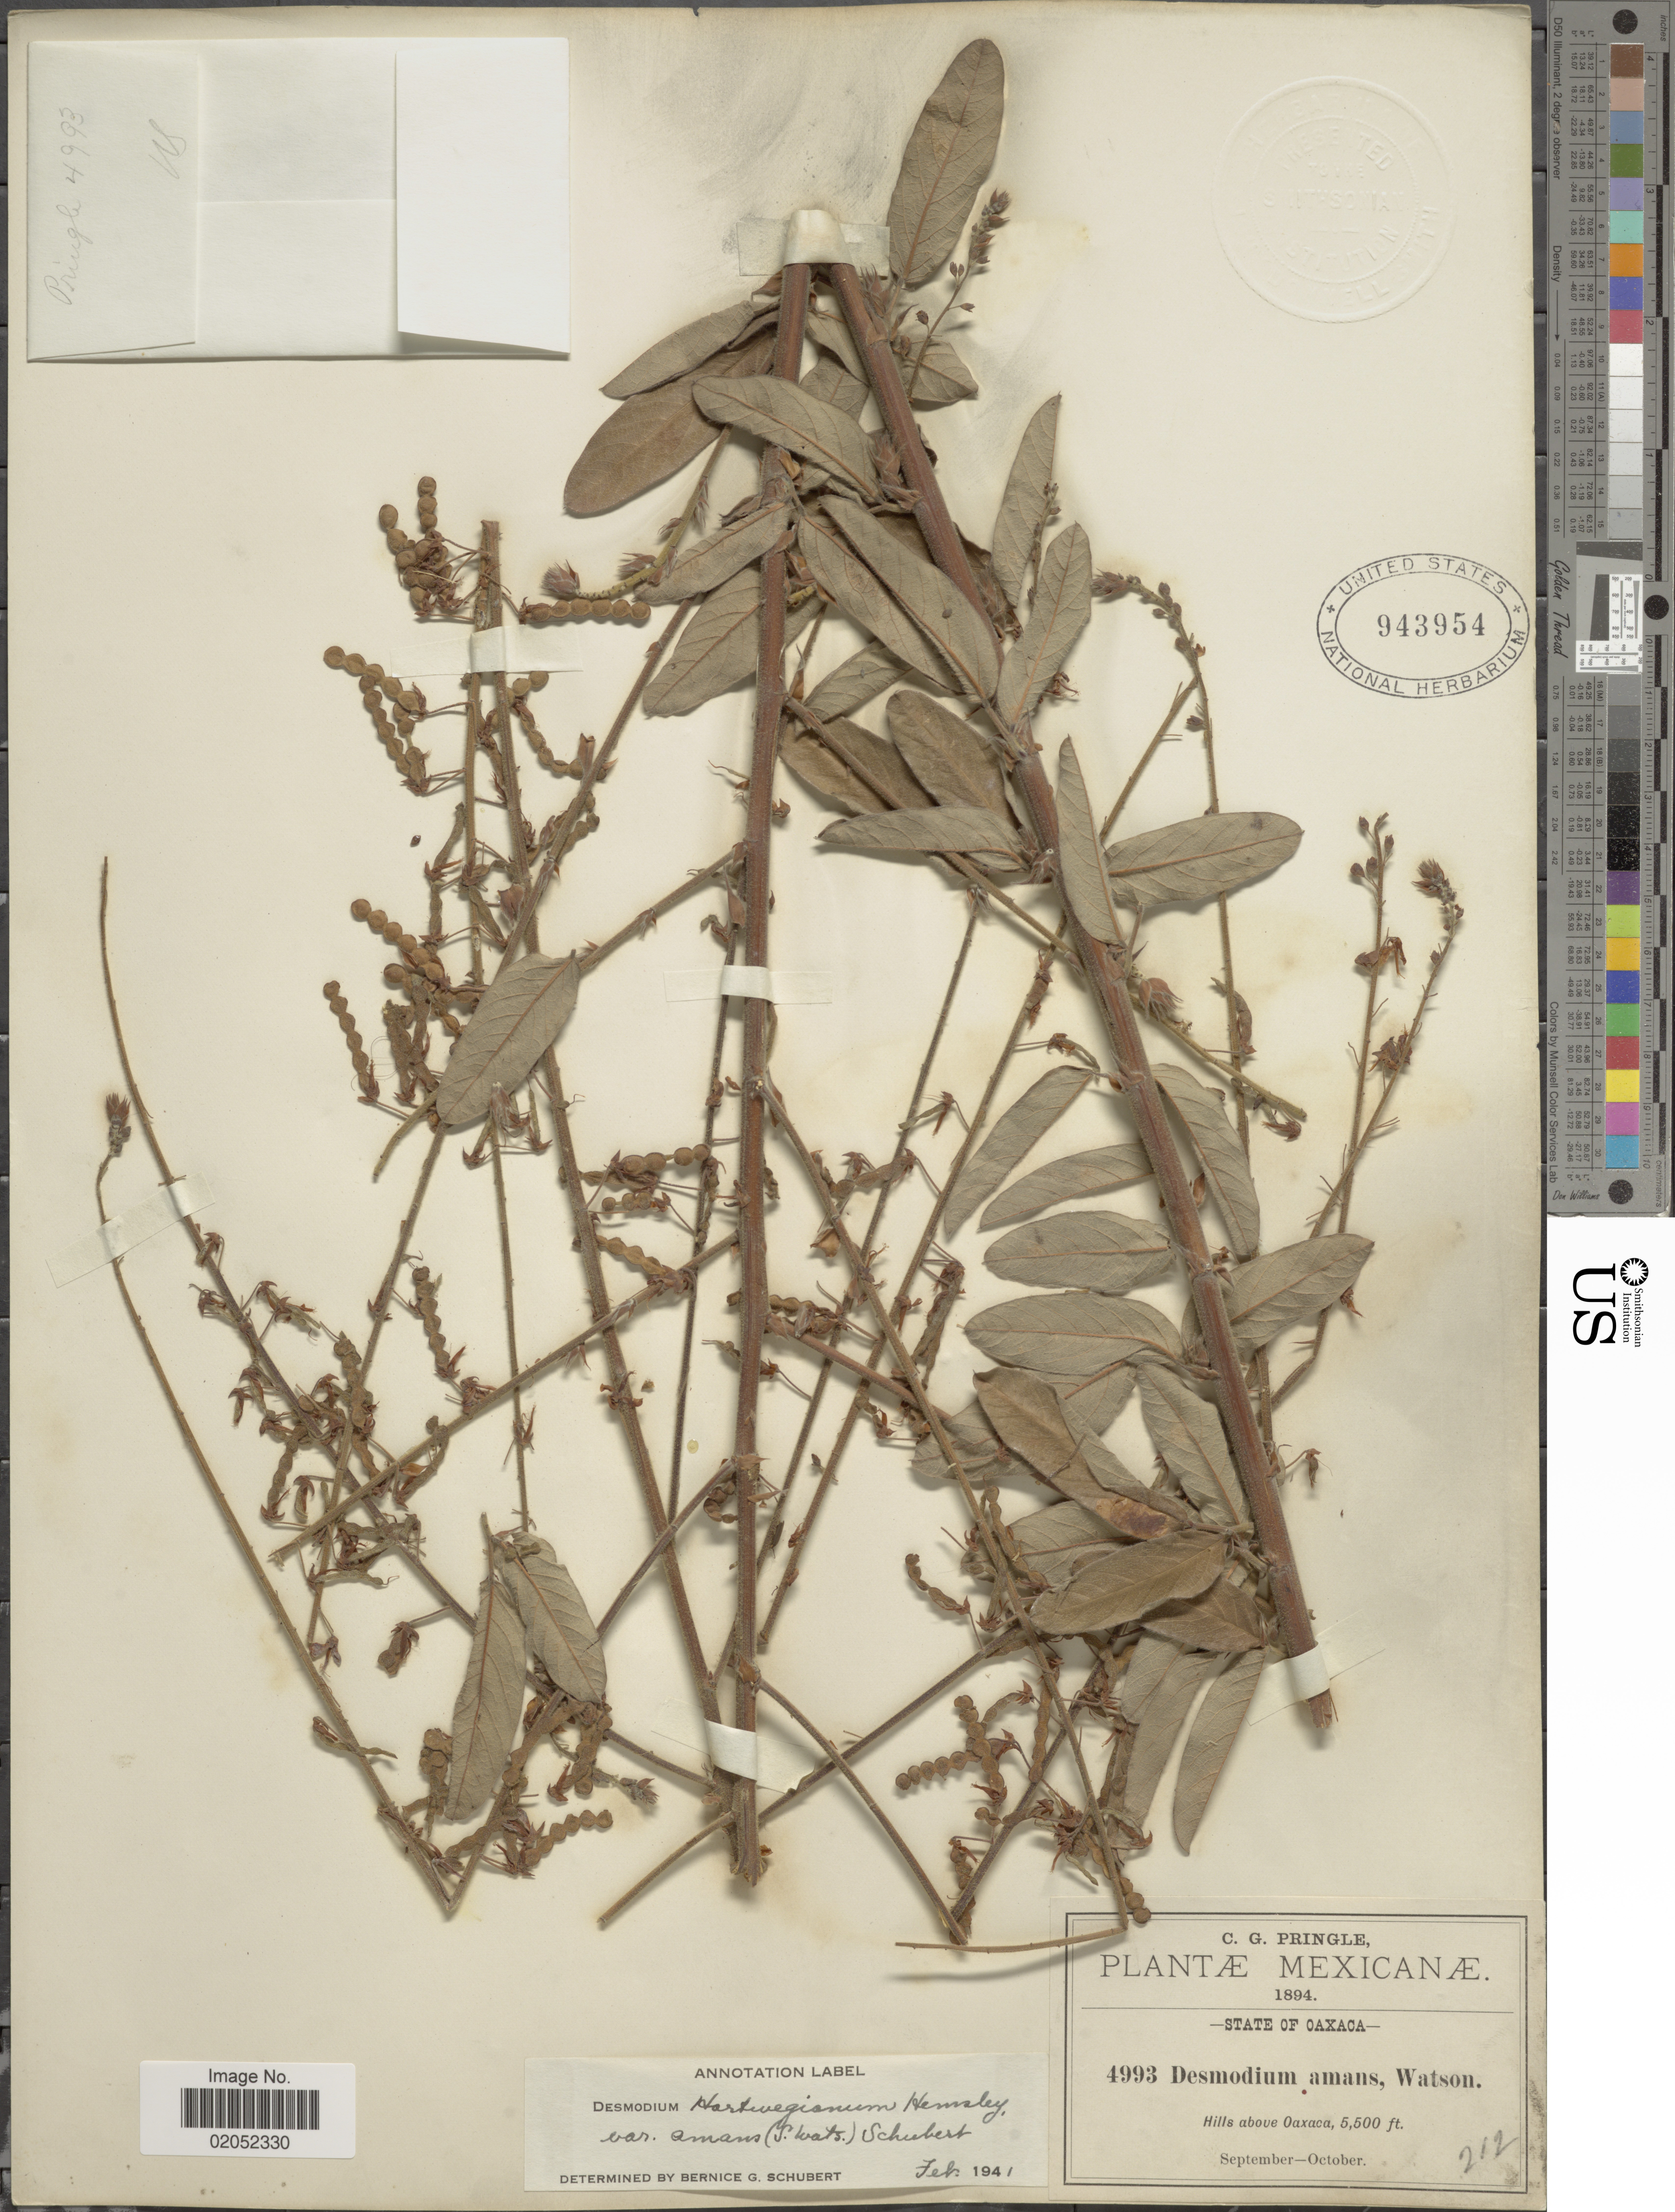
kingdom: Plantae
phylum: Tracheophyta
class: Magnoliopsida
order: Fabales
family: Fabaceae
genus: Desmodium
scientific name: Desmodium hartwegianum var. hartwegianum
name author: Hemsl.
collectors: C. G. Pringle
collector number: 4993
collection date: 1894-09/1894-10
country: Mexico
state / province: Oaxaca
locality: State of Oaxaca, Hills above Oaxaca.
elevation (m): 1676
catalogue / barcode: US 943954